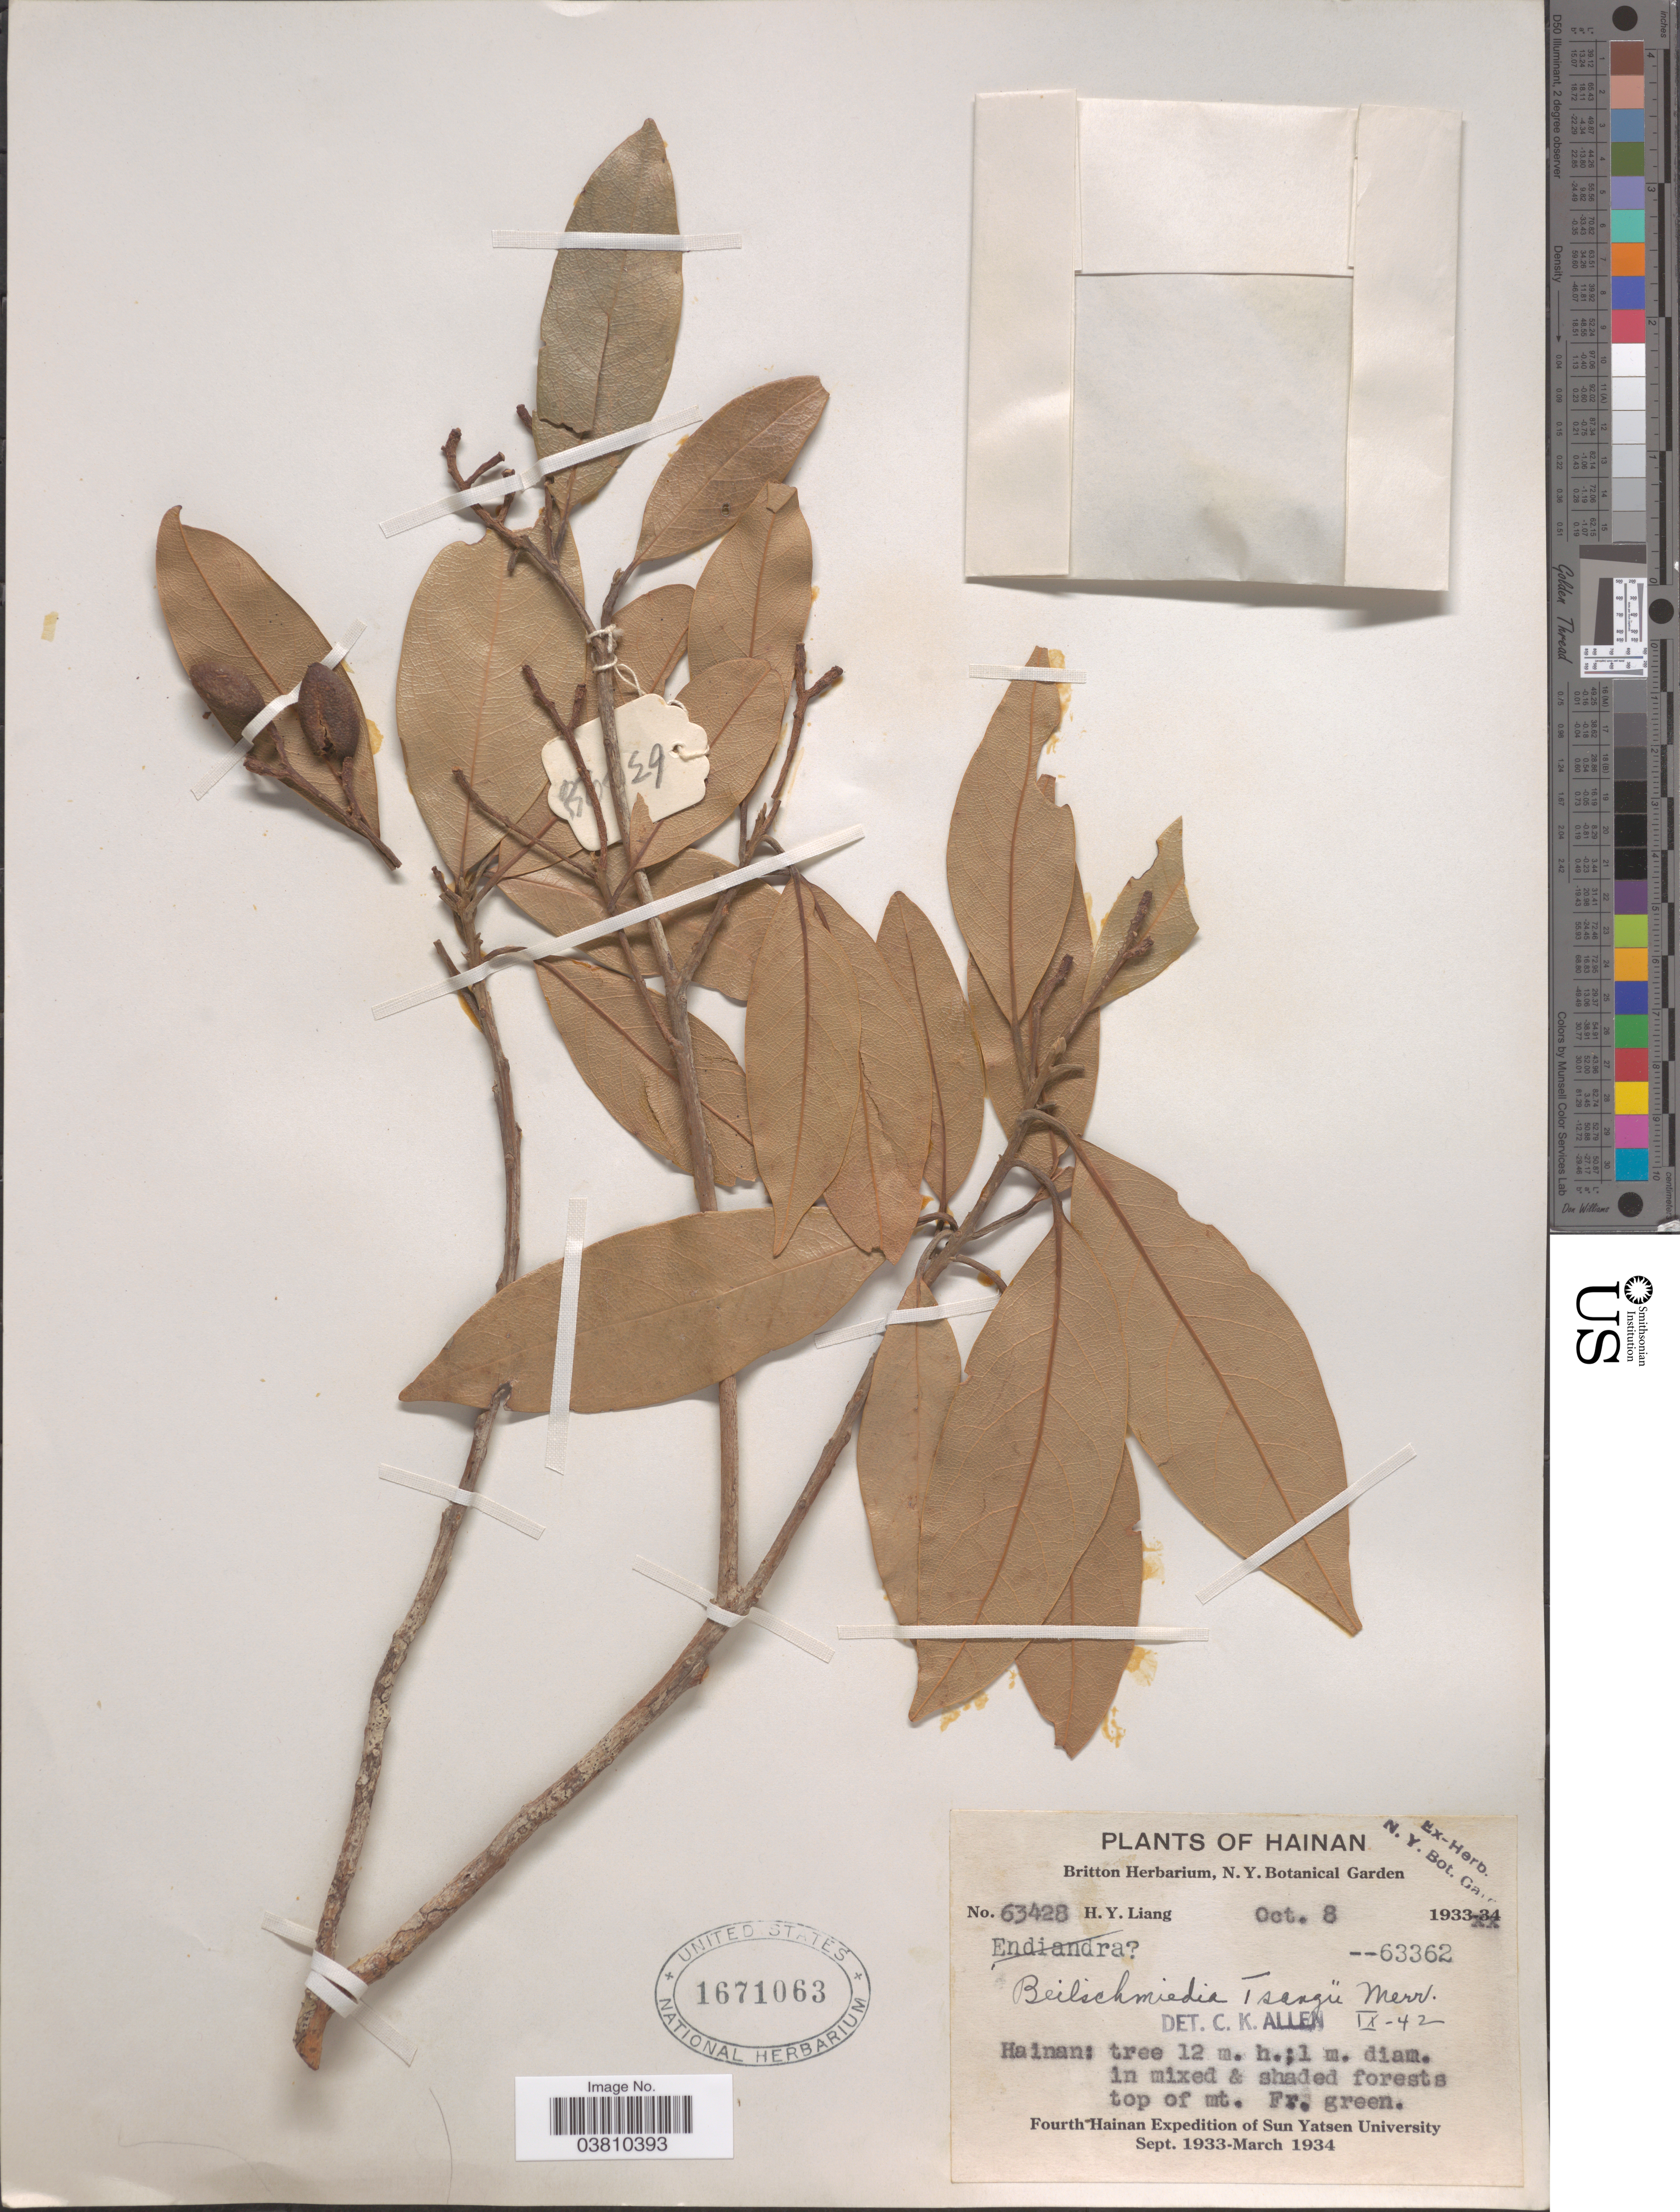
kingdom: Plantae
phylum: Tracheophyta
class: Magnoliopsida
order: Laurales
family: Lauraceae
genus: Beilschmiedia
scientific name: Beilschmiedia tsangii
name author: Merr.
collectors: H. Y. Liang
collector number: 63428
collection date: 1933-10-08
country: China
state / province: Hainan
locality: Hainan.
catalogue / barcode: US 1671063